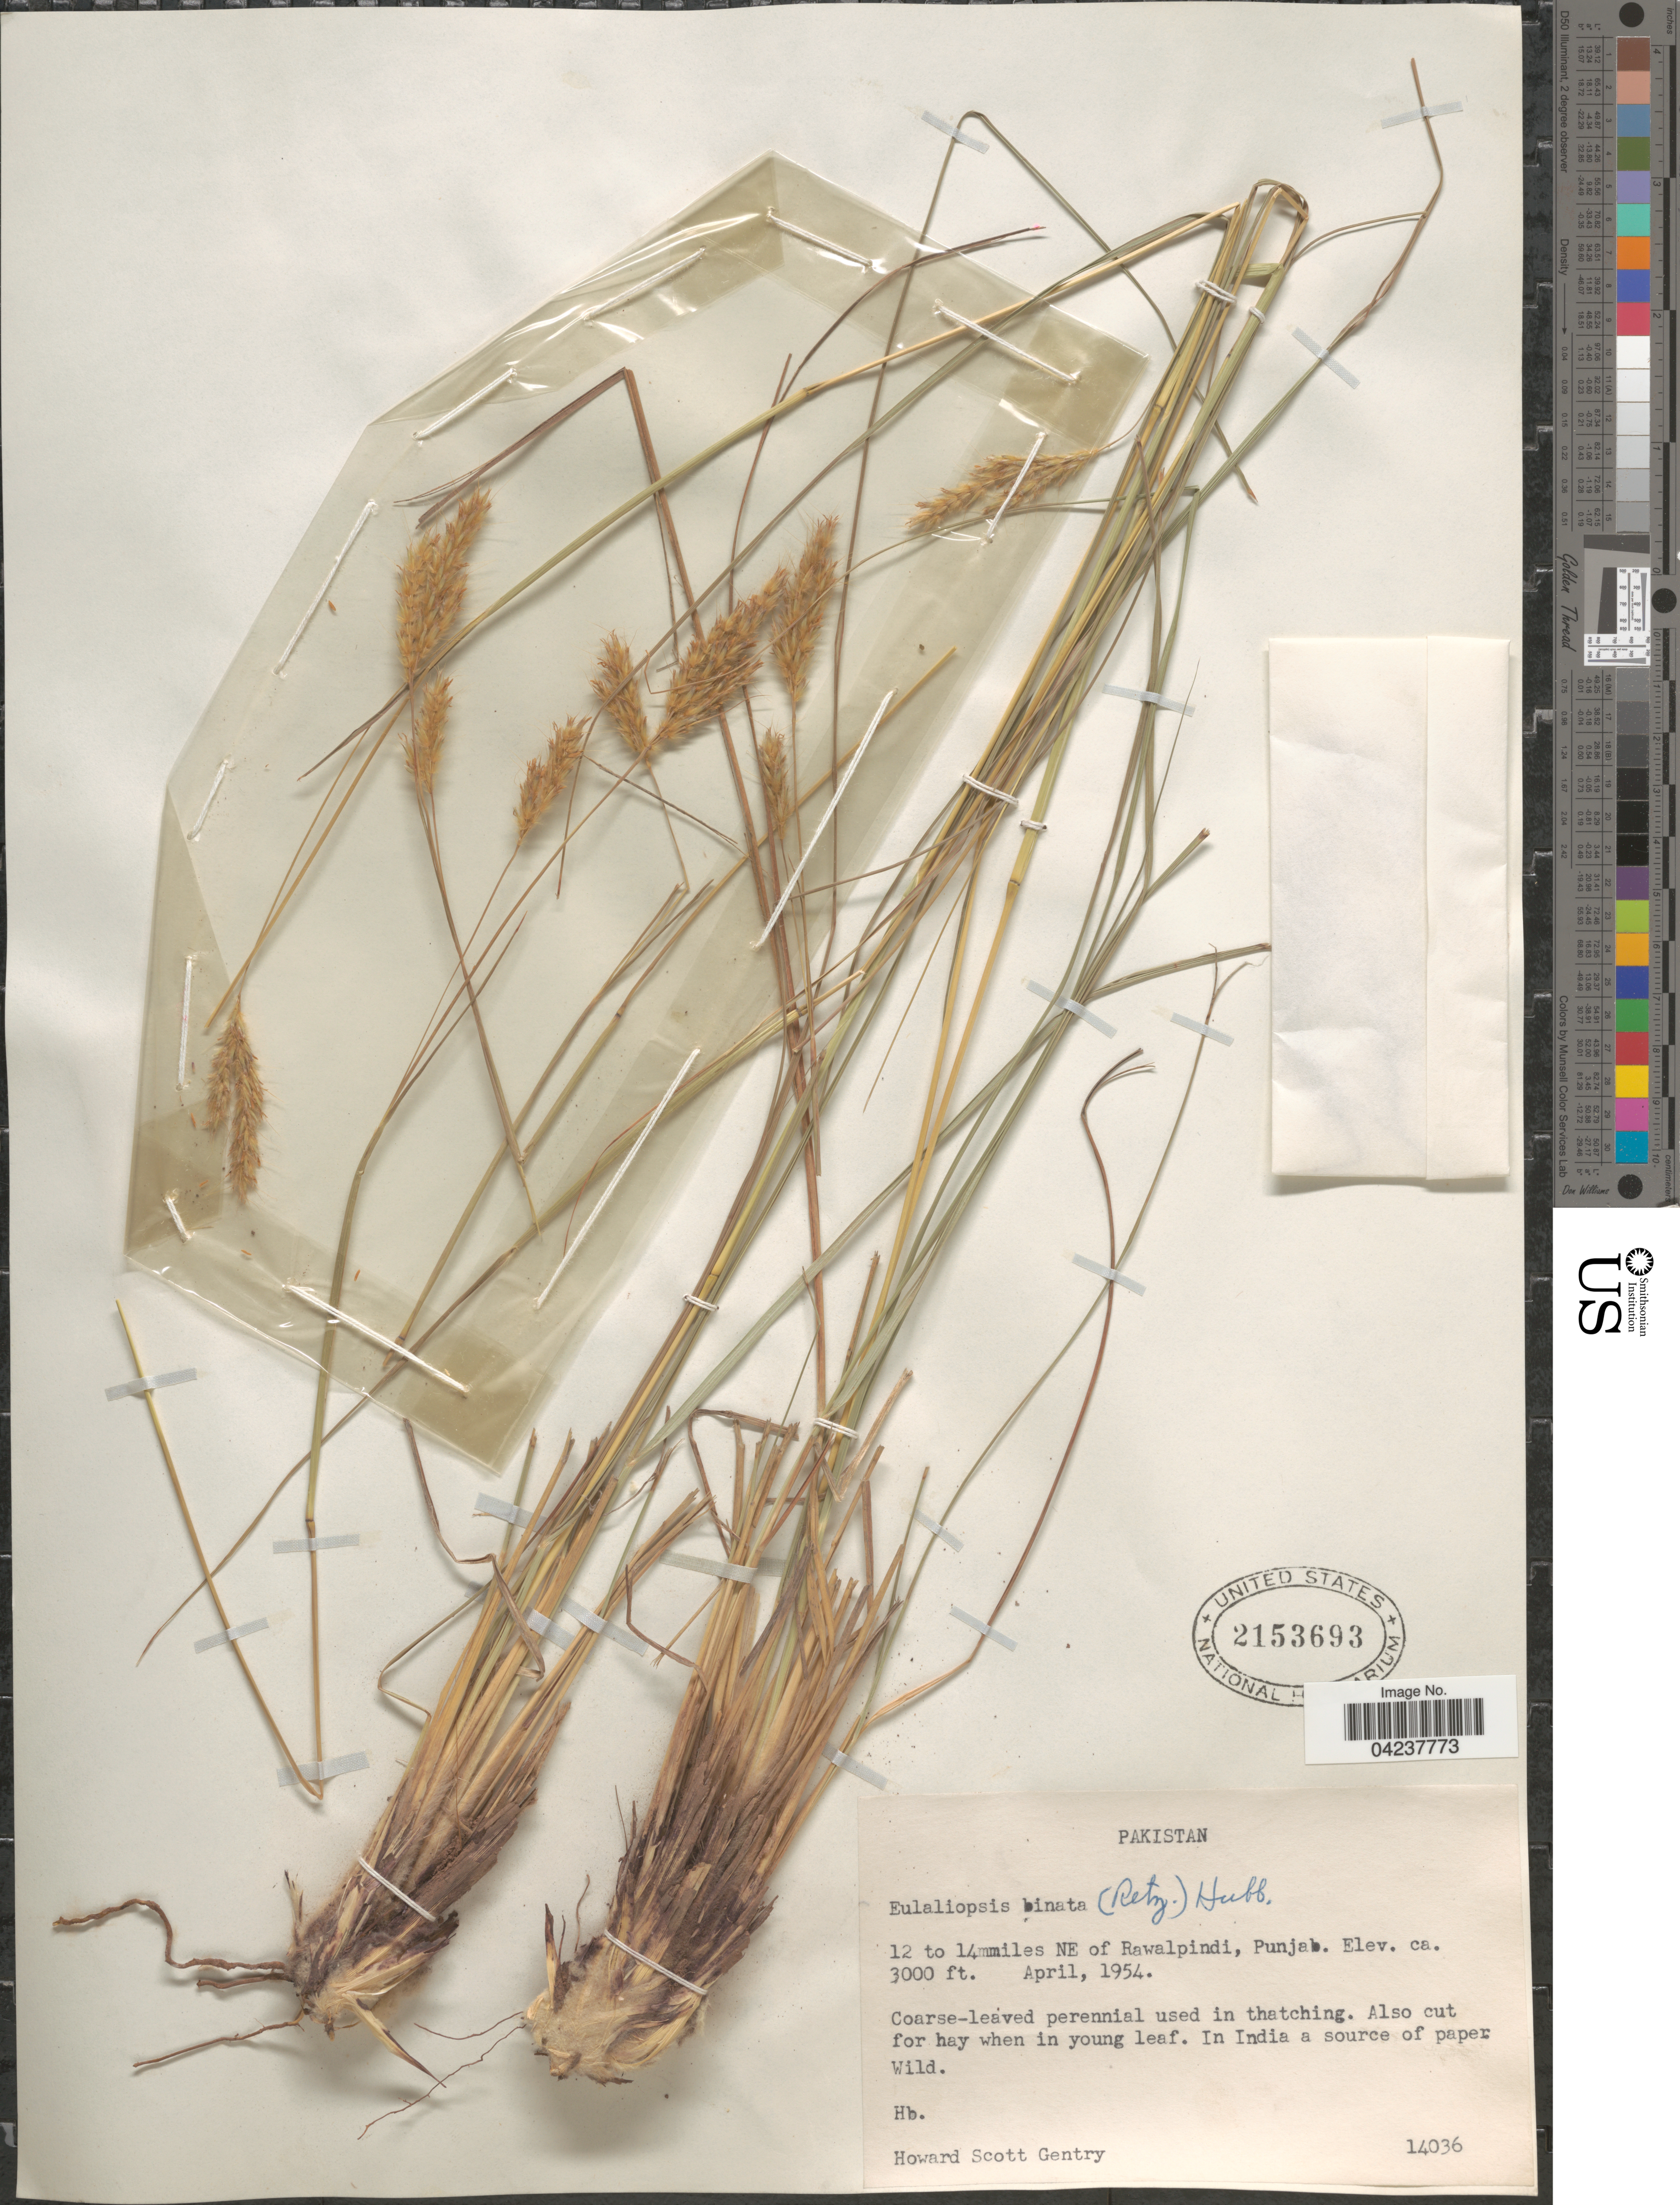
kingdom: Plantae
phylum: Tracheophyta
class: Liliopsida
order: Poales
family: Poaceae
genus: Eulaliopsis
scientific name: Eulaliopsis binata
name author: (Retz.) C. E. Hubb.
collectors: H. S. Gentry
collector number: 14036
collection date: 1954-04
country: Pakistan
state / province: Punjab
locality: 12 to 14miles NE of Rawalpindi, Punjab.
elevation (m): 914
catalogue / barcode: US 2153693